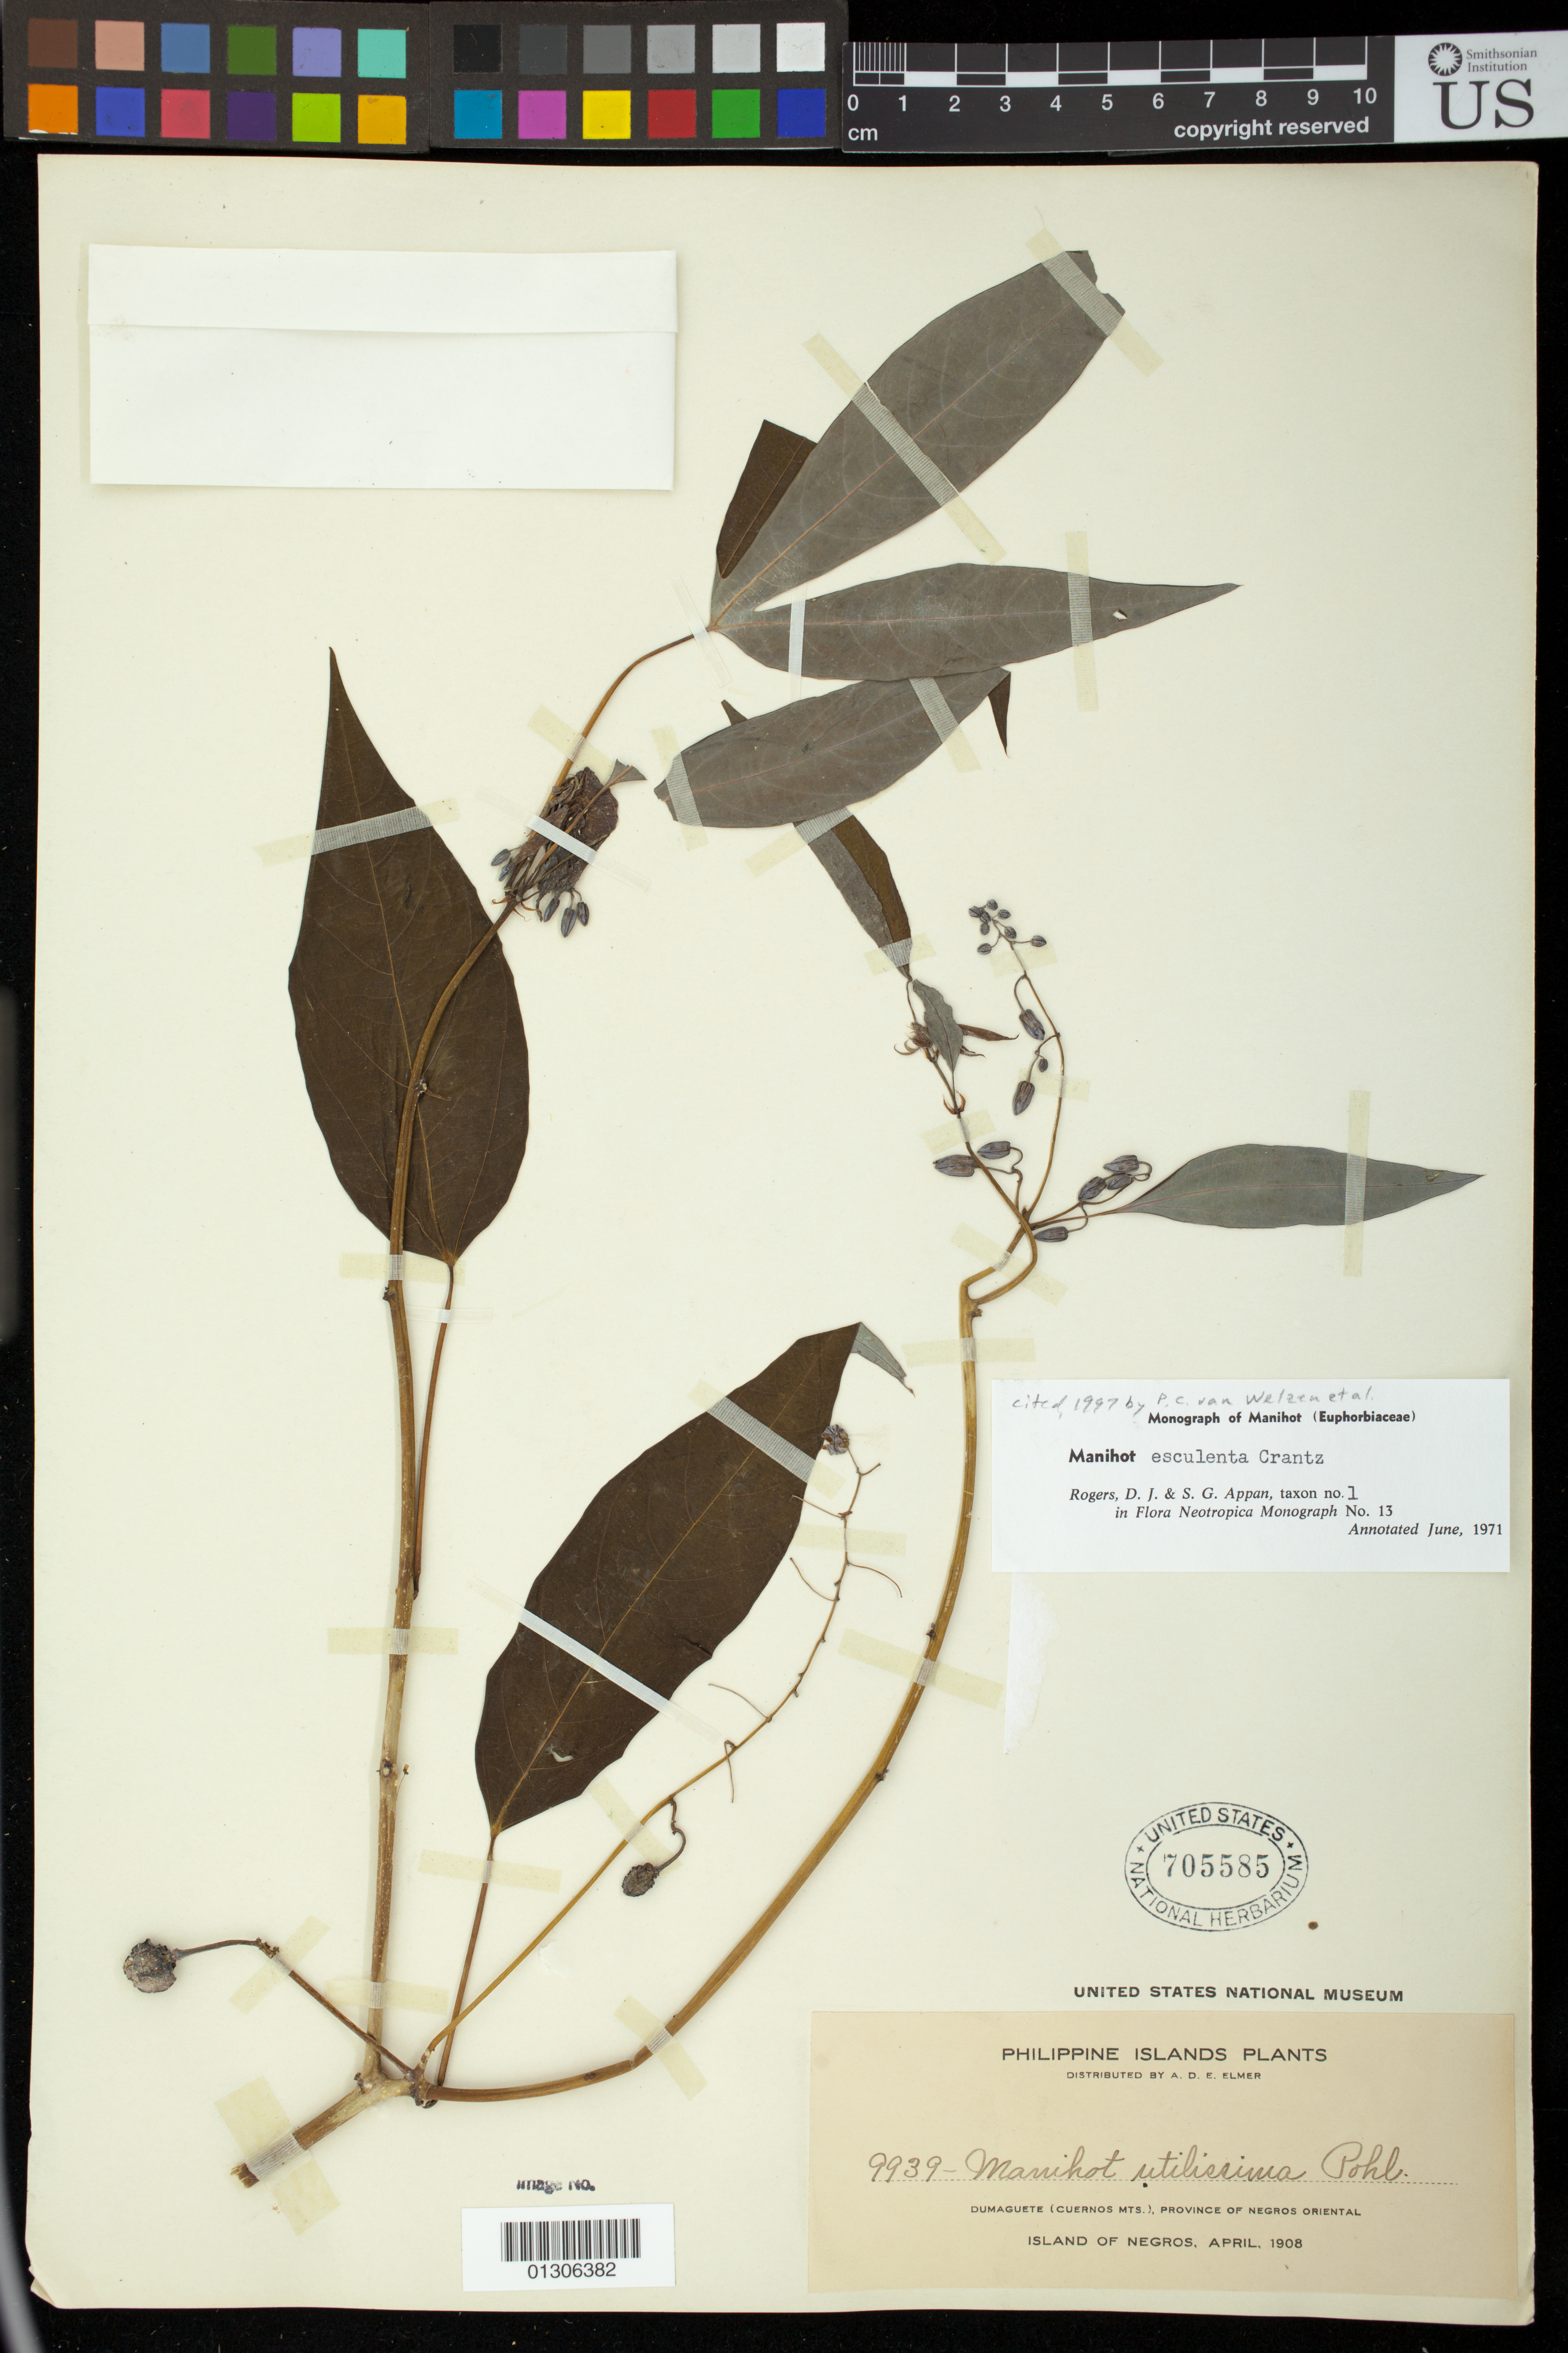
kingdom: Plantae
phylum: Tracheophyta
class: Magnoliopsida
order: Malpighiales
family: Euphorbiaceae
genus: Manihot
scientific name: Manihot esculenta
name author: Crantz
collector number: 99939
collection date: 1908-04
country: Philippines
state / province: Central Visayas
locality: Dumaguete (Cuernos Mts.), Province of Negros Oriental, Island of Negros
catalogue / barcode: US 705585